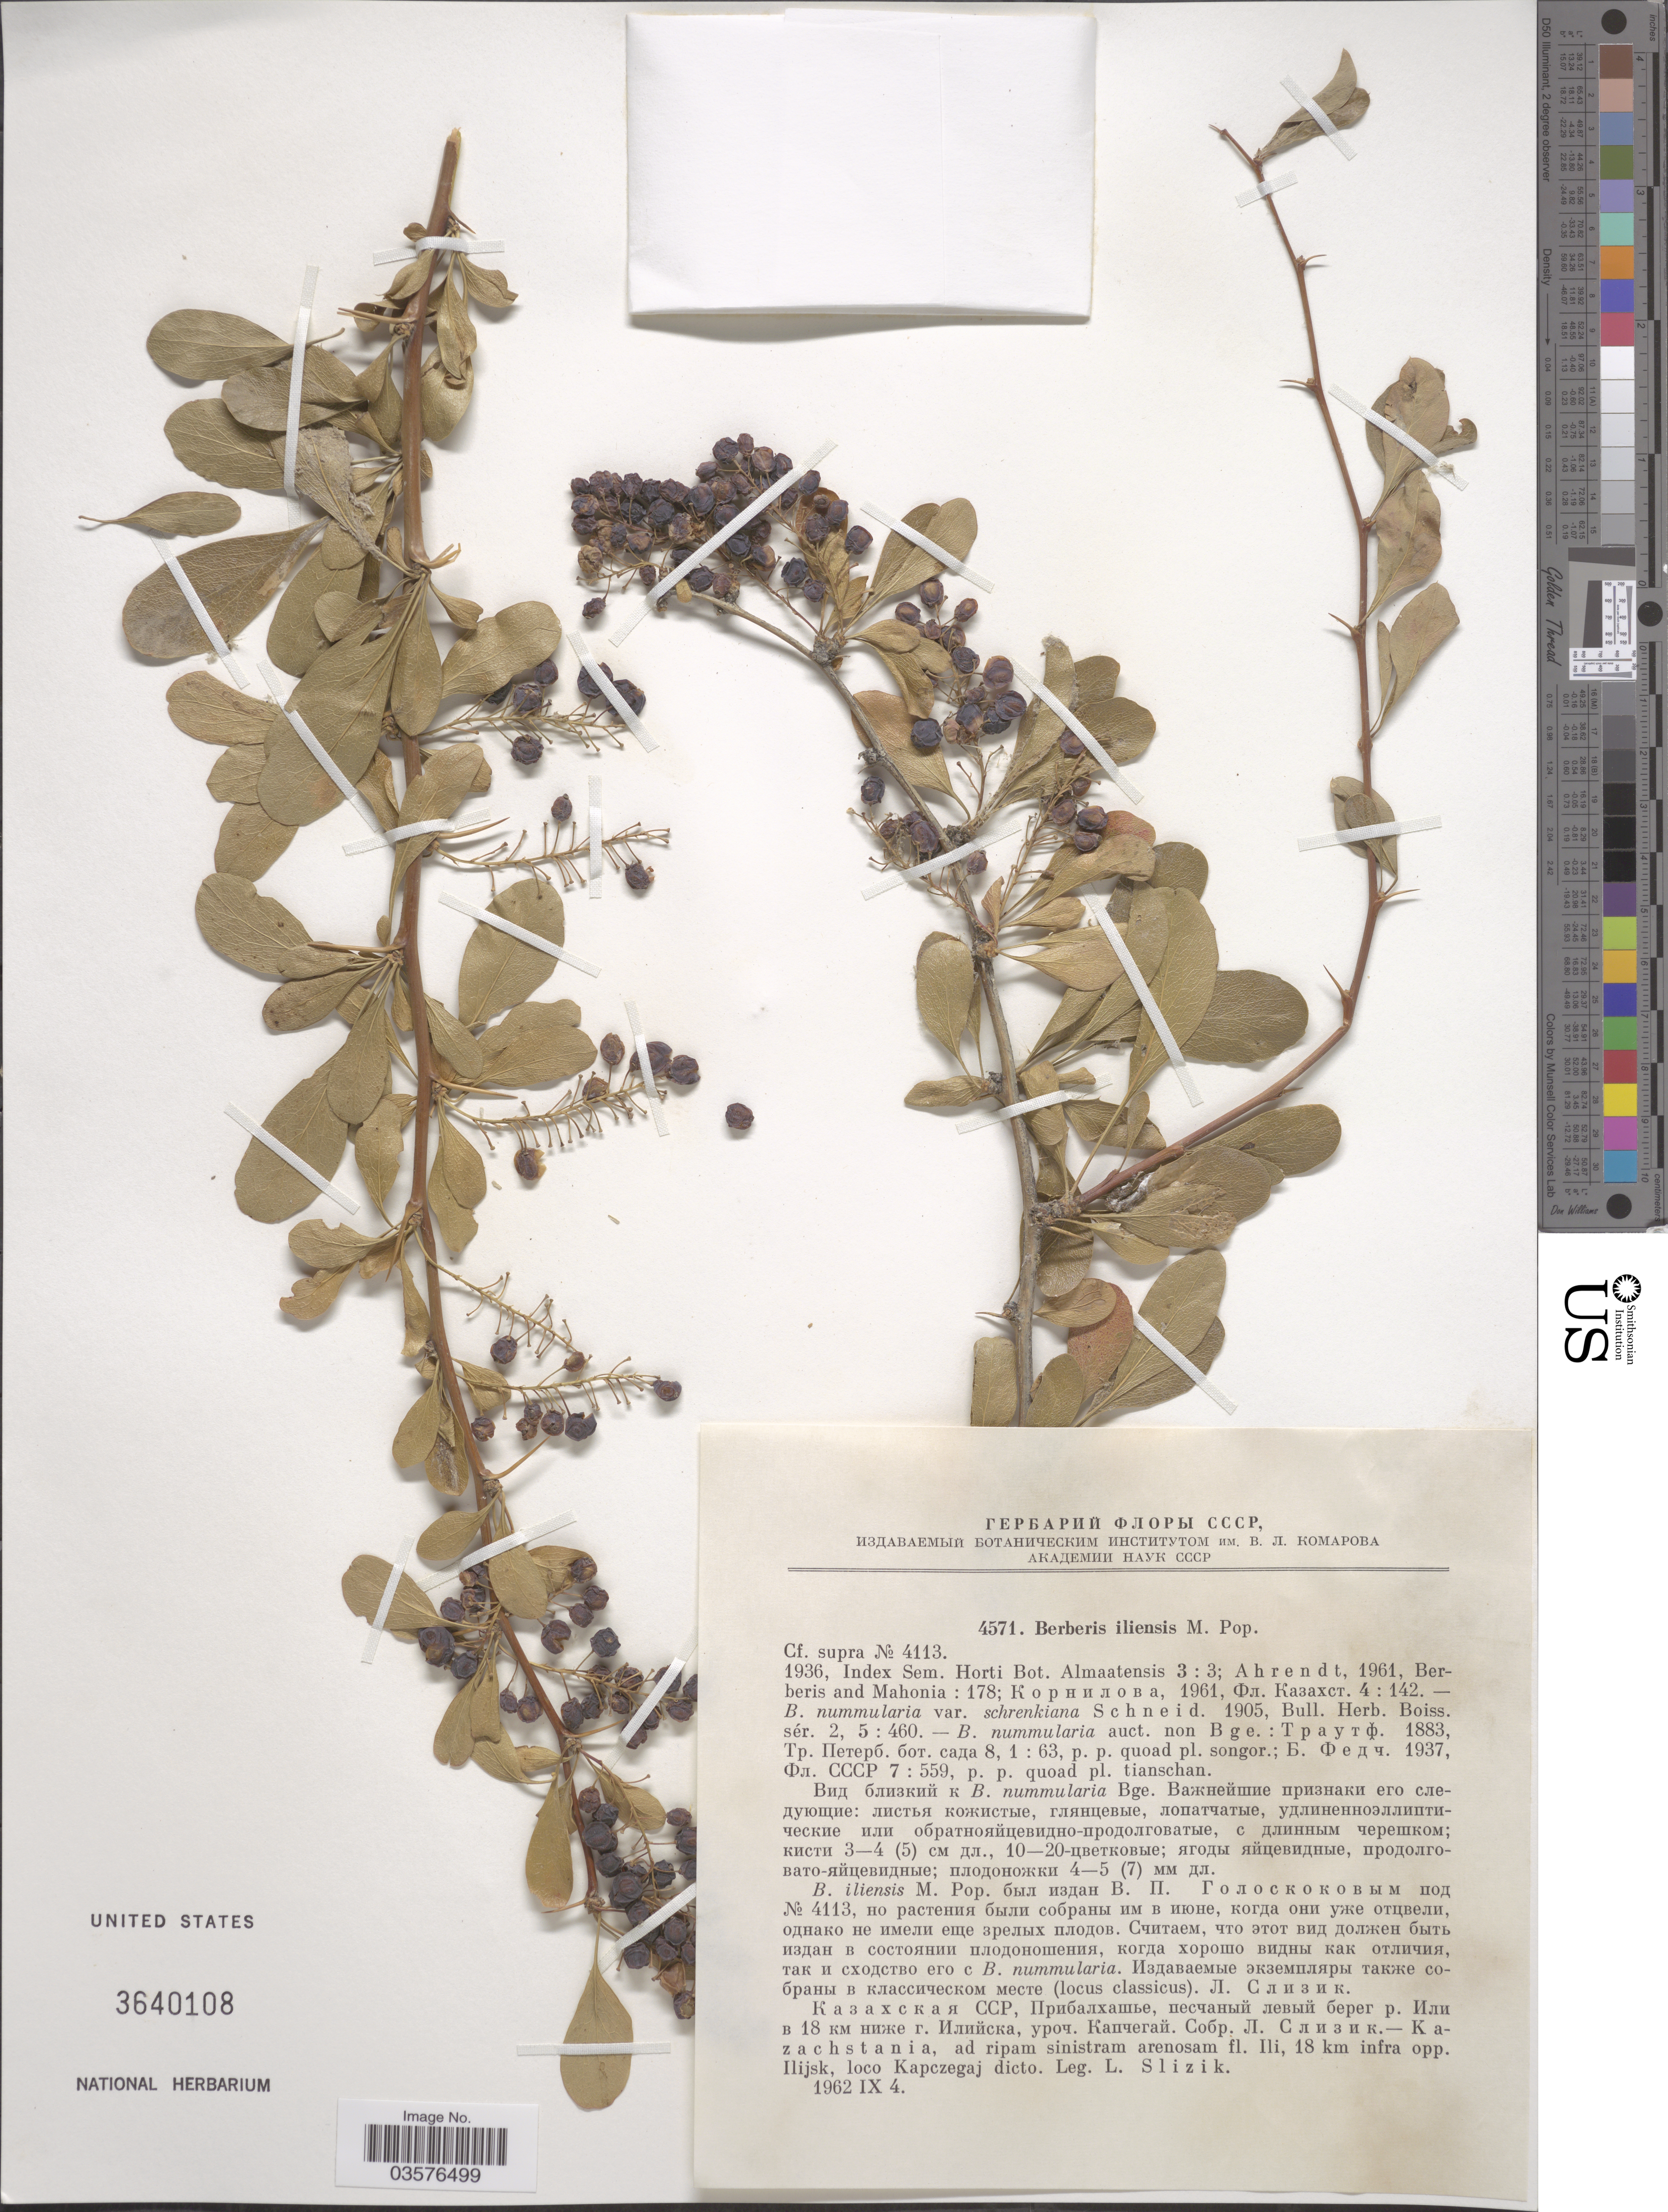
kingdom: Plantae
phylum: Tracheophyta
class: Magnoliopsida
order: Ranunculales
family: Berberidaceae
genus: Berberis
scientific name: Berberis iliensis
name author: Popov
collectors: L. Slizik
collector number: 4571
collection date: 1962-09-04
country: Kazakhstan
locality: Kazachstania, ad ripam sinistram arenosam fl. Ili, 18 km infra opp. Ilijsk, loco Kapczegaj dicto.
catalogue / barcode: US 3640108